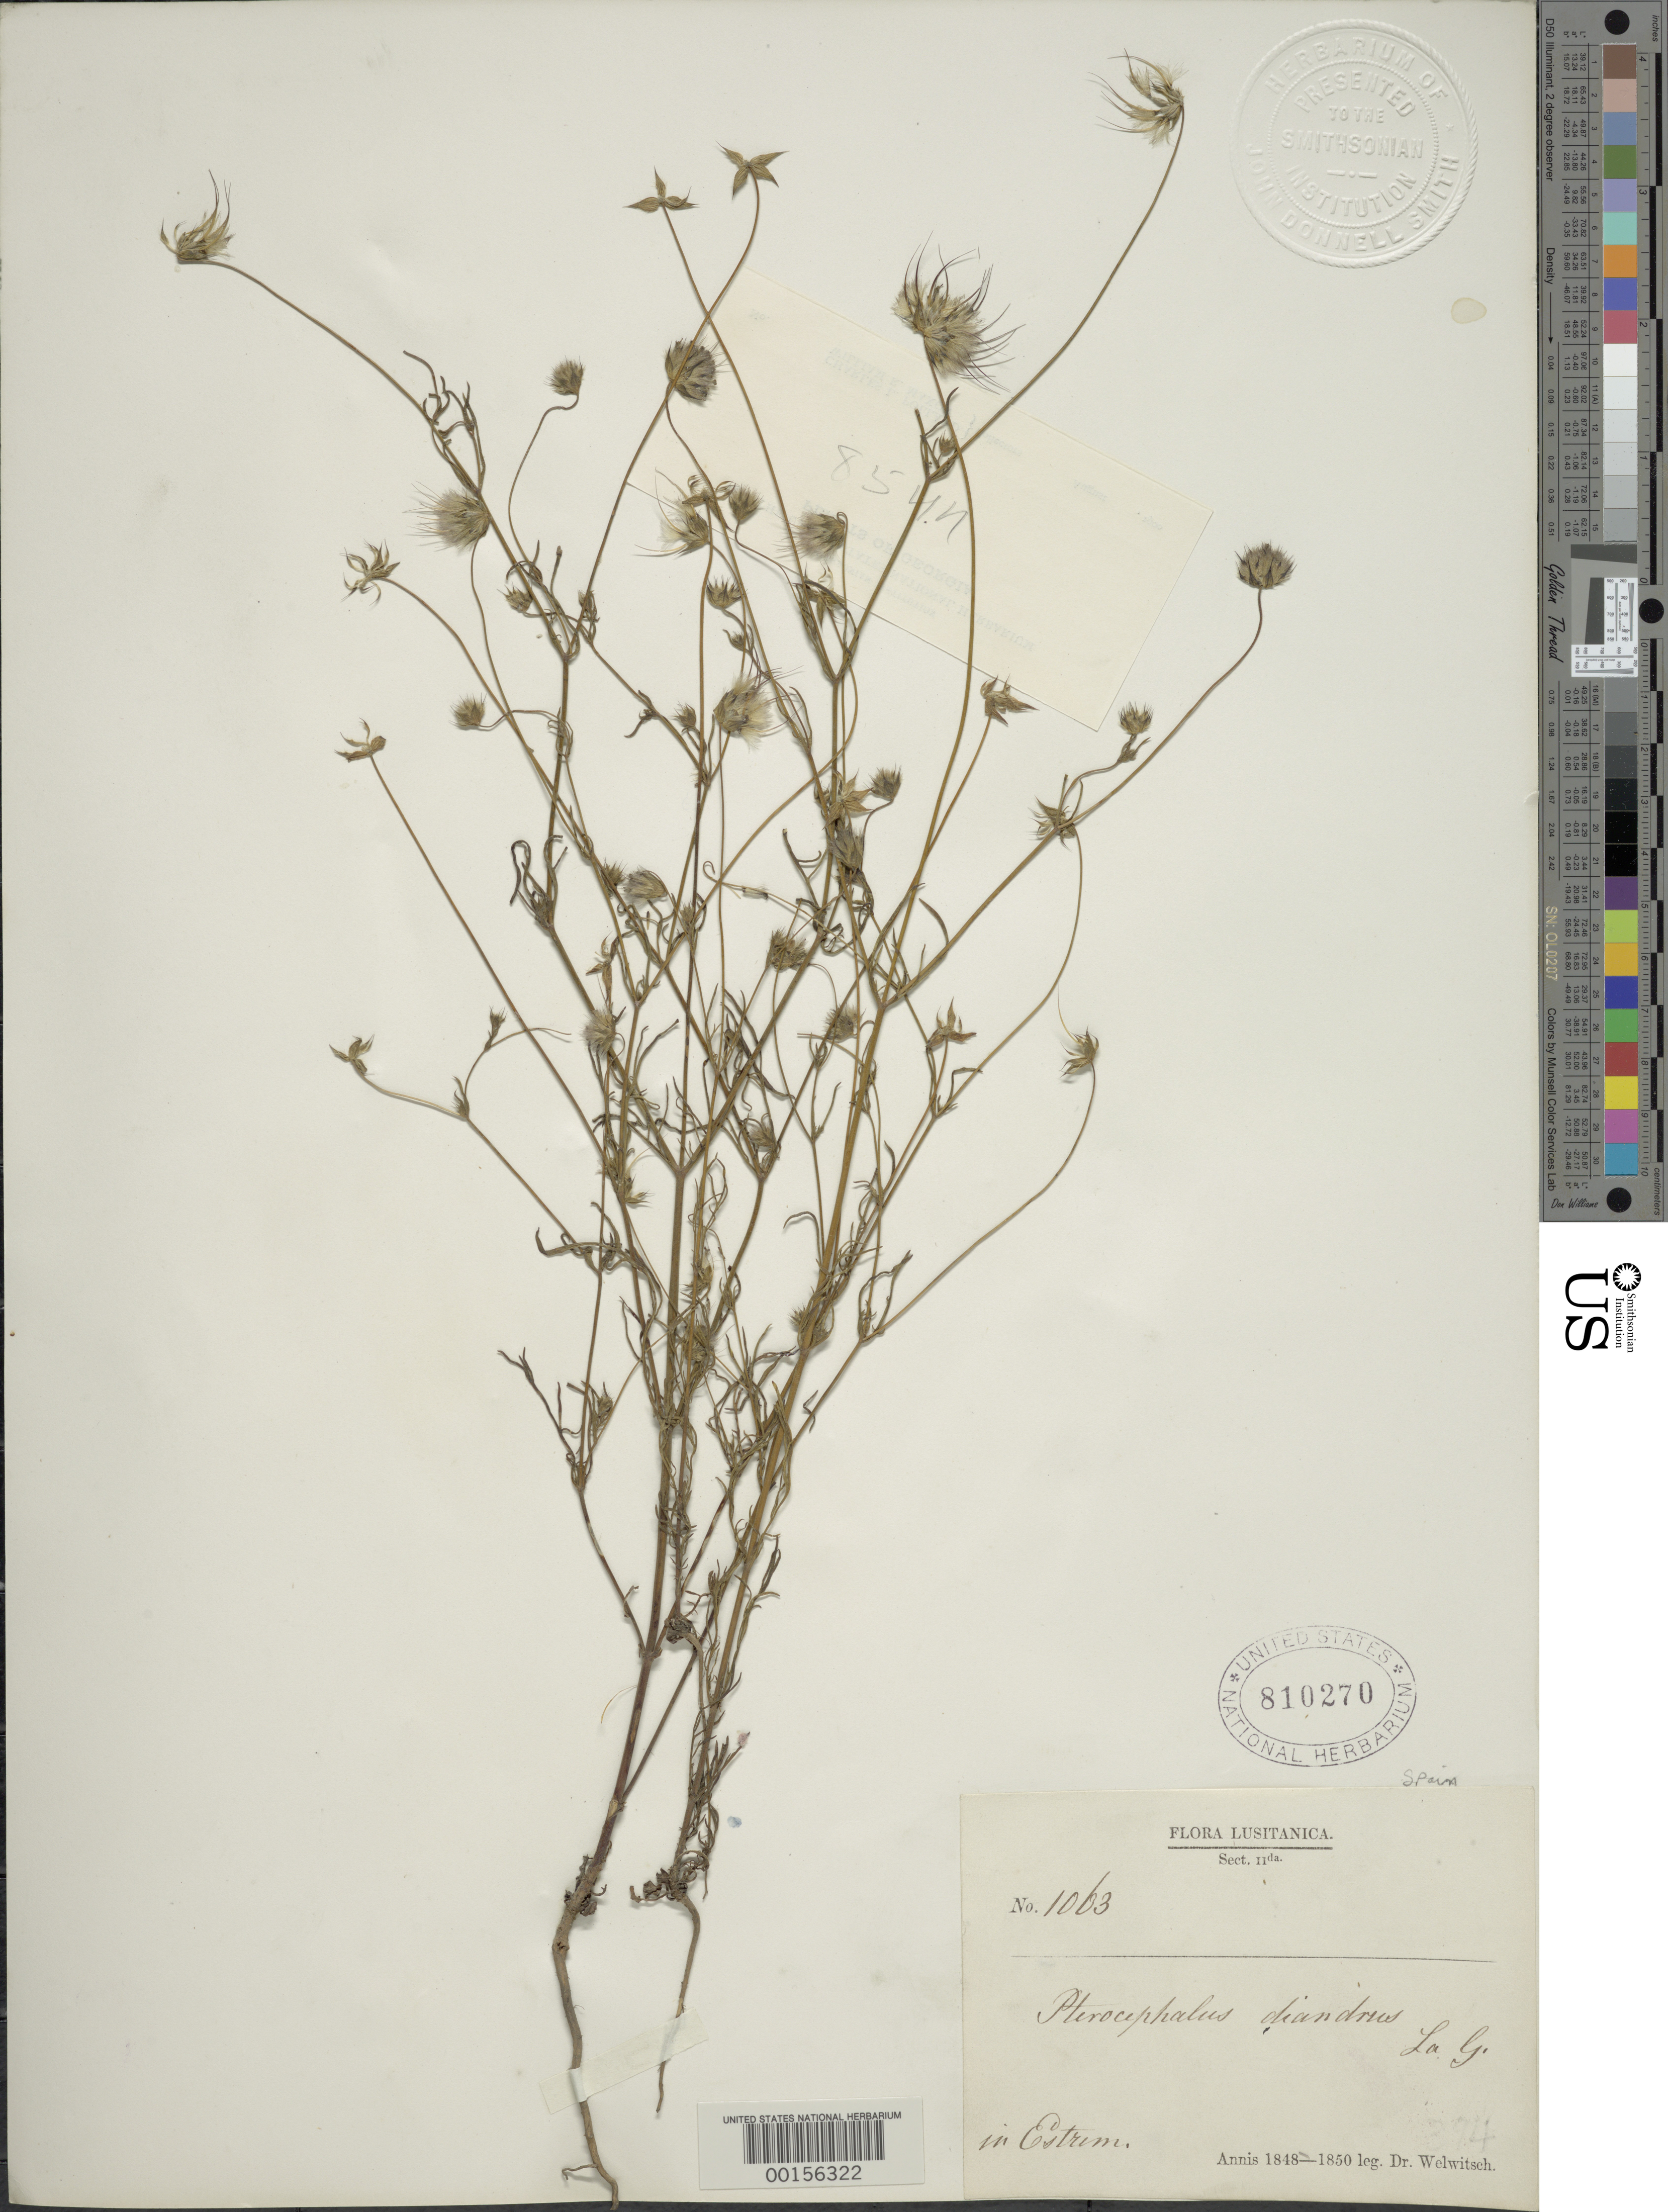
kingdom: Plantae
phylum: Tracheophyta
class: Magnoliopsida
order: Dipsacales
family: Caprifoliaceae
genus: Pterocephalus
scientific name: Pterocephalus diandrus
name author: Lag.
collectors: F. M. Welwitsch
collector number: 1063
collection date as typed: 1845 to -- --- 1850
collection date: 1845/1850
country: Spain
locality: Estrim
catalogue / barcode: US 810270